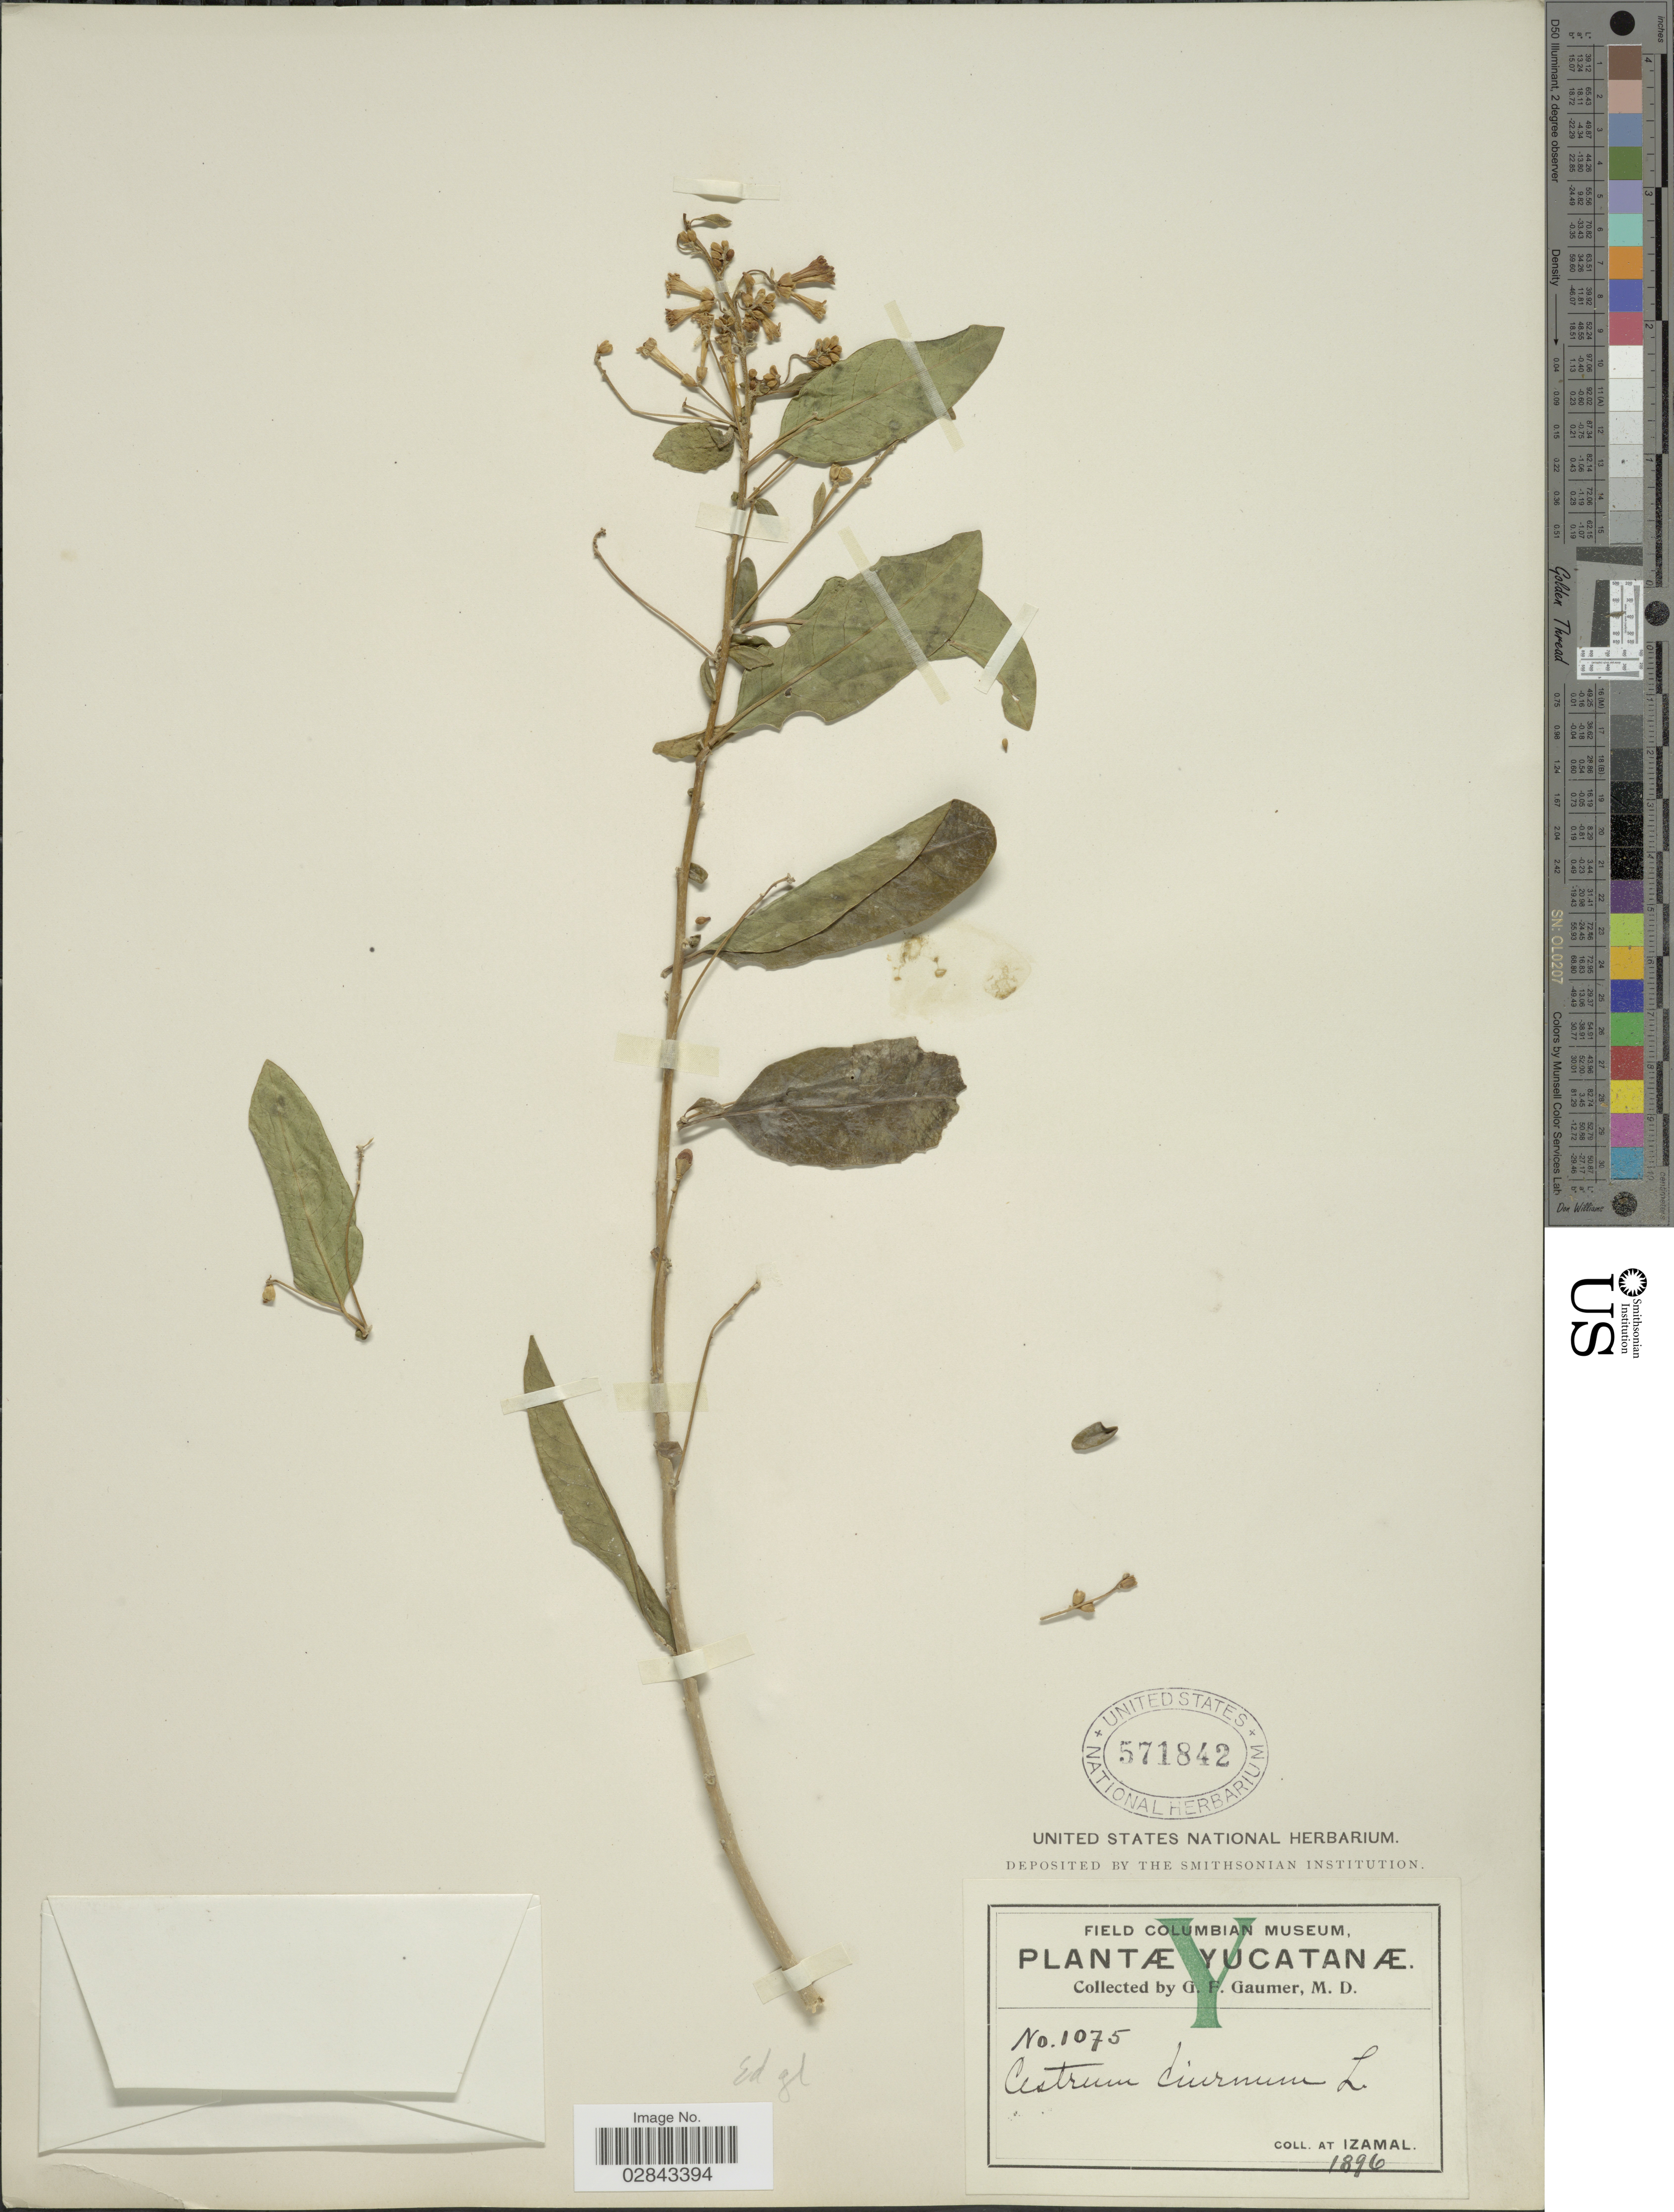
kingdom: Plantae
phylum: Tracheophyta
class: Magnoliopsida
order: Solanales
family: Solanaceae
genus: Cestrum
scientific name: Cestrum diurnum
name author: L.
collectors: G. F. Gaumer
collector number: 1075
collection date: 1896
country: Mexico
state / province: Yucatán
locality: At Izamal.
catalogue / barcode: US 571842